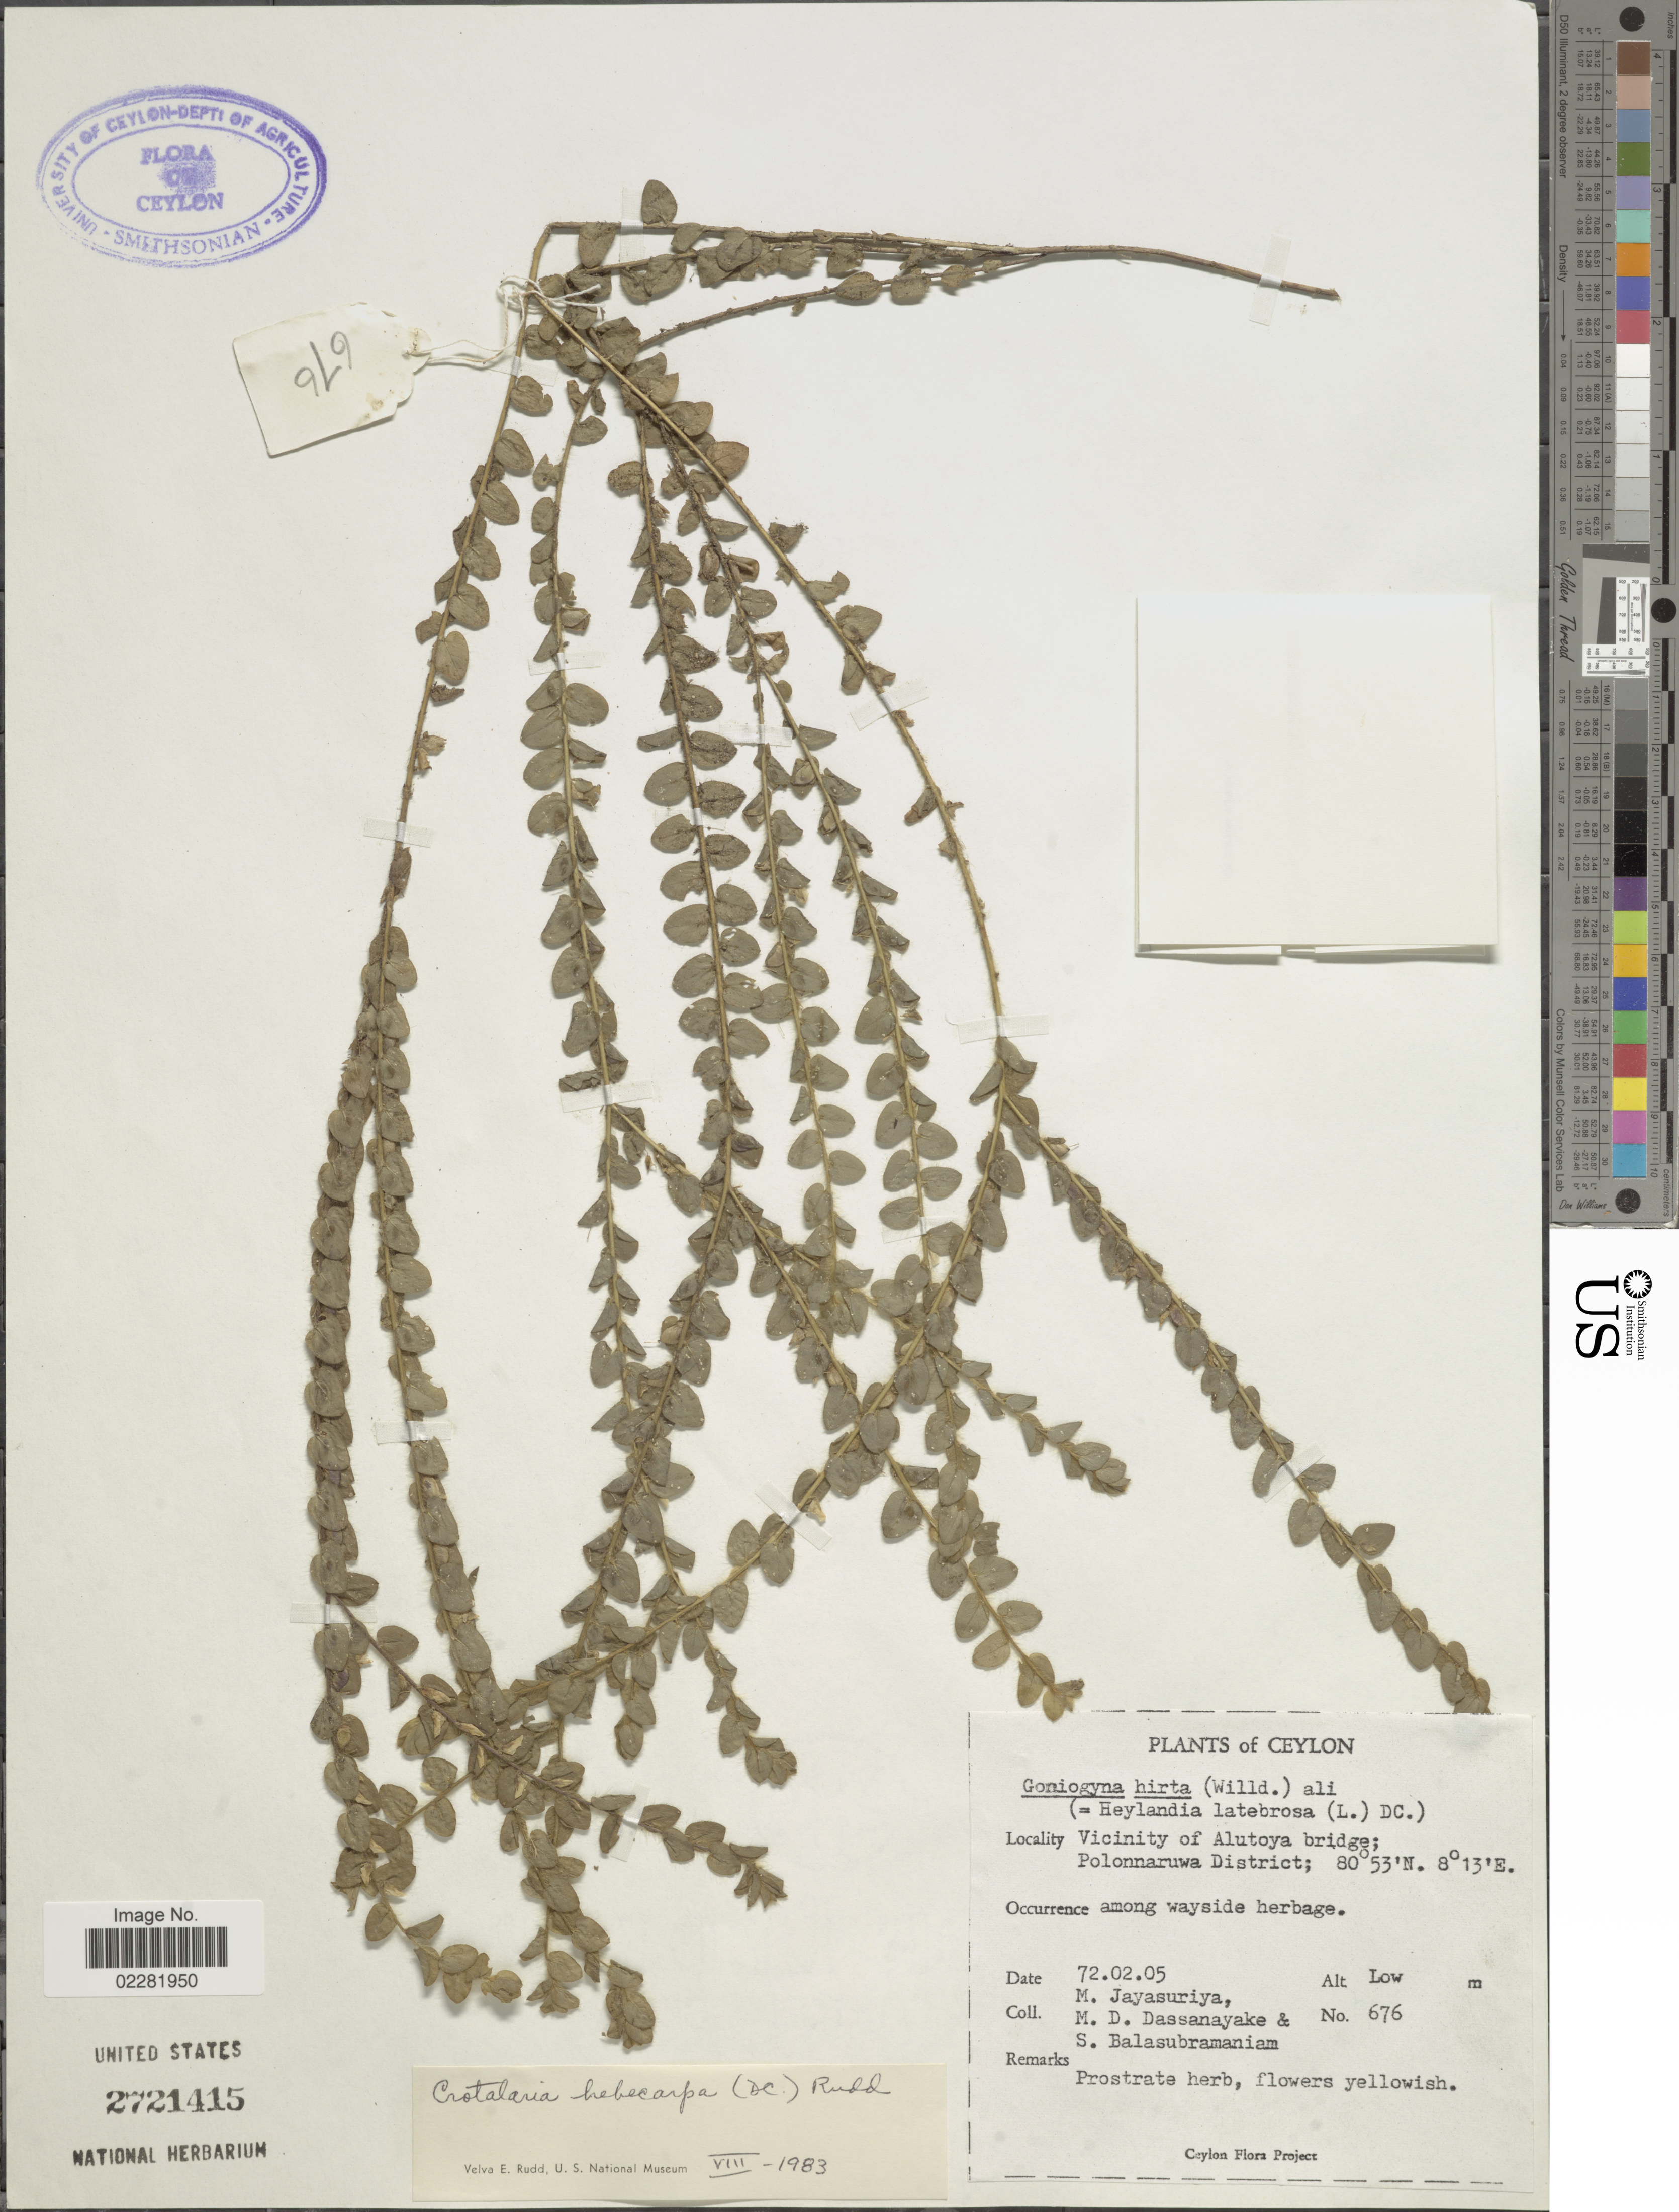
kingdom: Plantae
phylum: Tracheophyta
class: Magnoliopsida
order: Fabales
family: Fabaceae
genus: Crotalaria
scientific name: Crotalaria hebecarpa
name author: (DC.) Rudd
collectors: M. Jayasuriya, M. D. Dassanayake & S. Balasubramaniam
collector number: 676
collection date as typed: Transcribed d/m/y: 5/2/72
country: Sri Lanka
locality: Ceylon, Vicinity of Alutoya bridge; Polonnaruwa District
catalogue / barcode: US 2721415